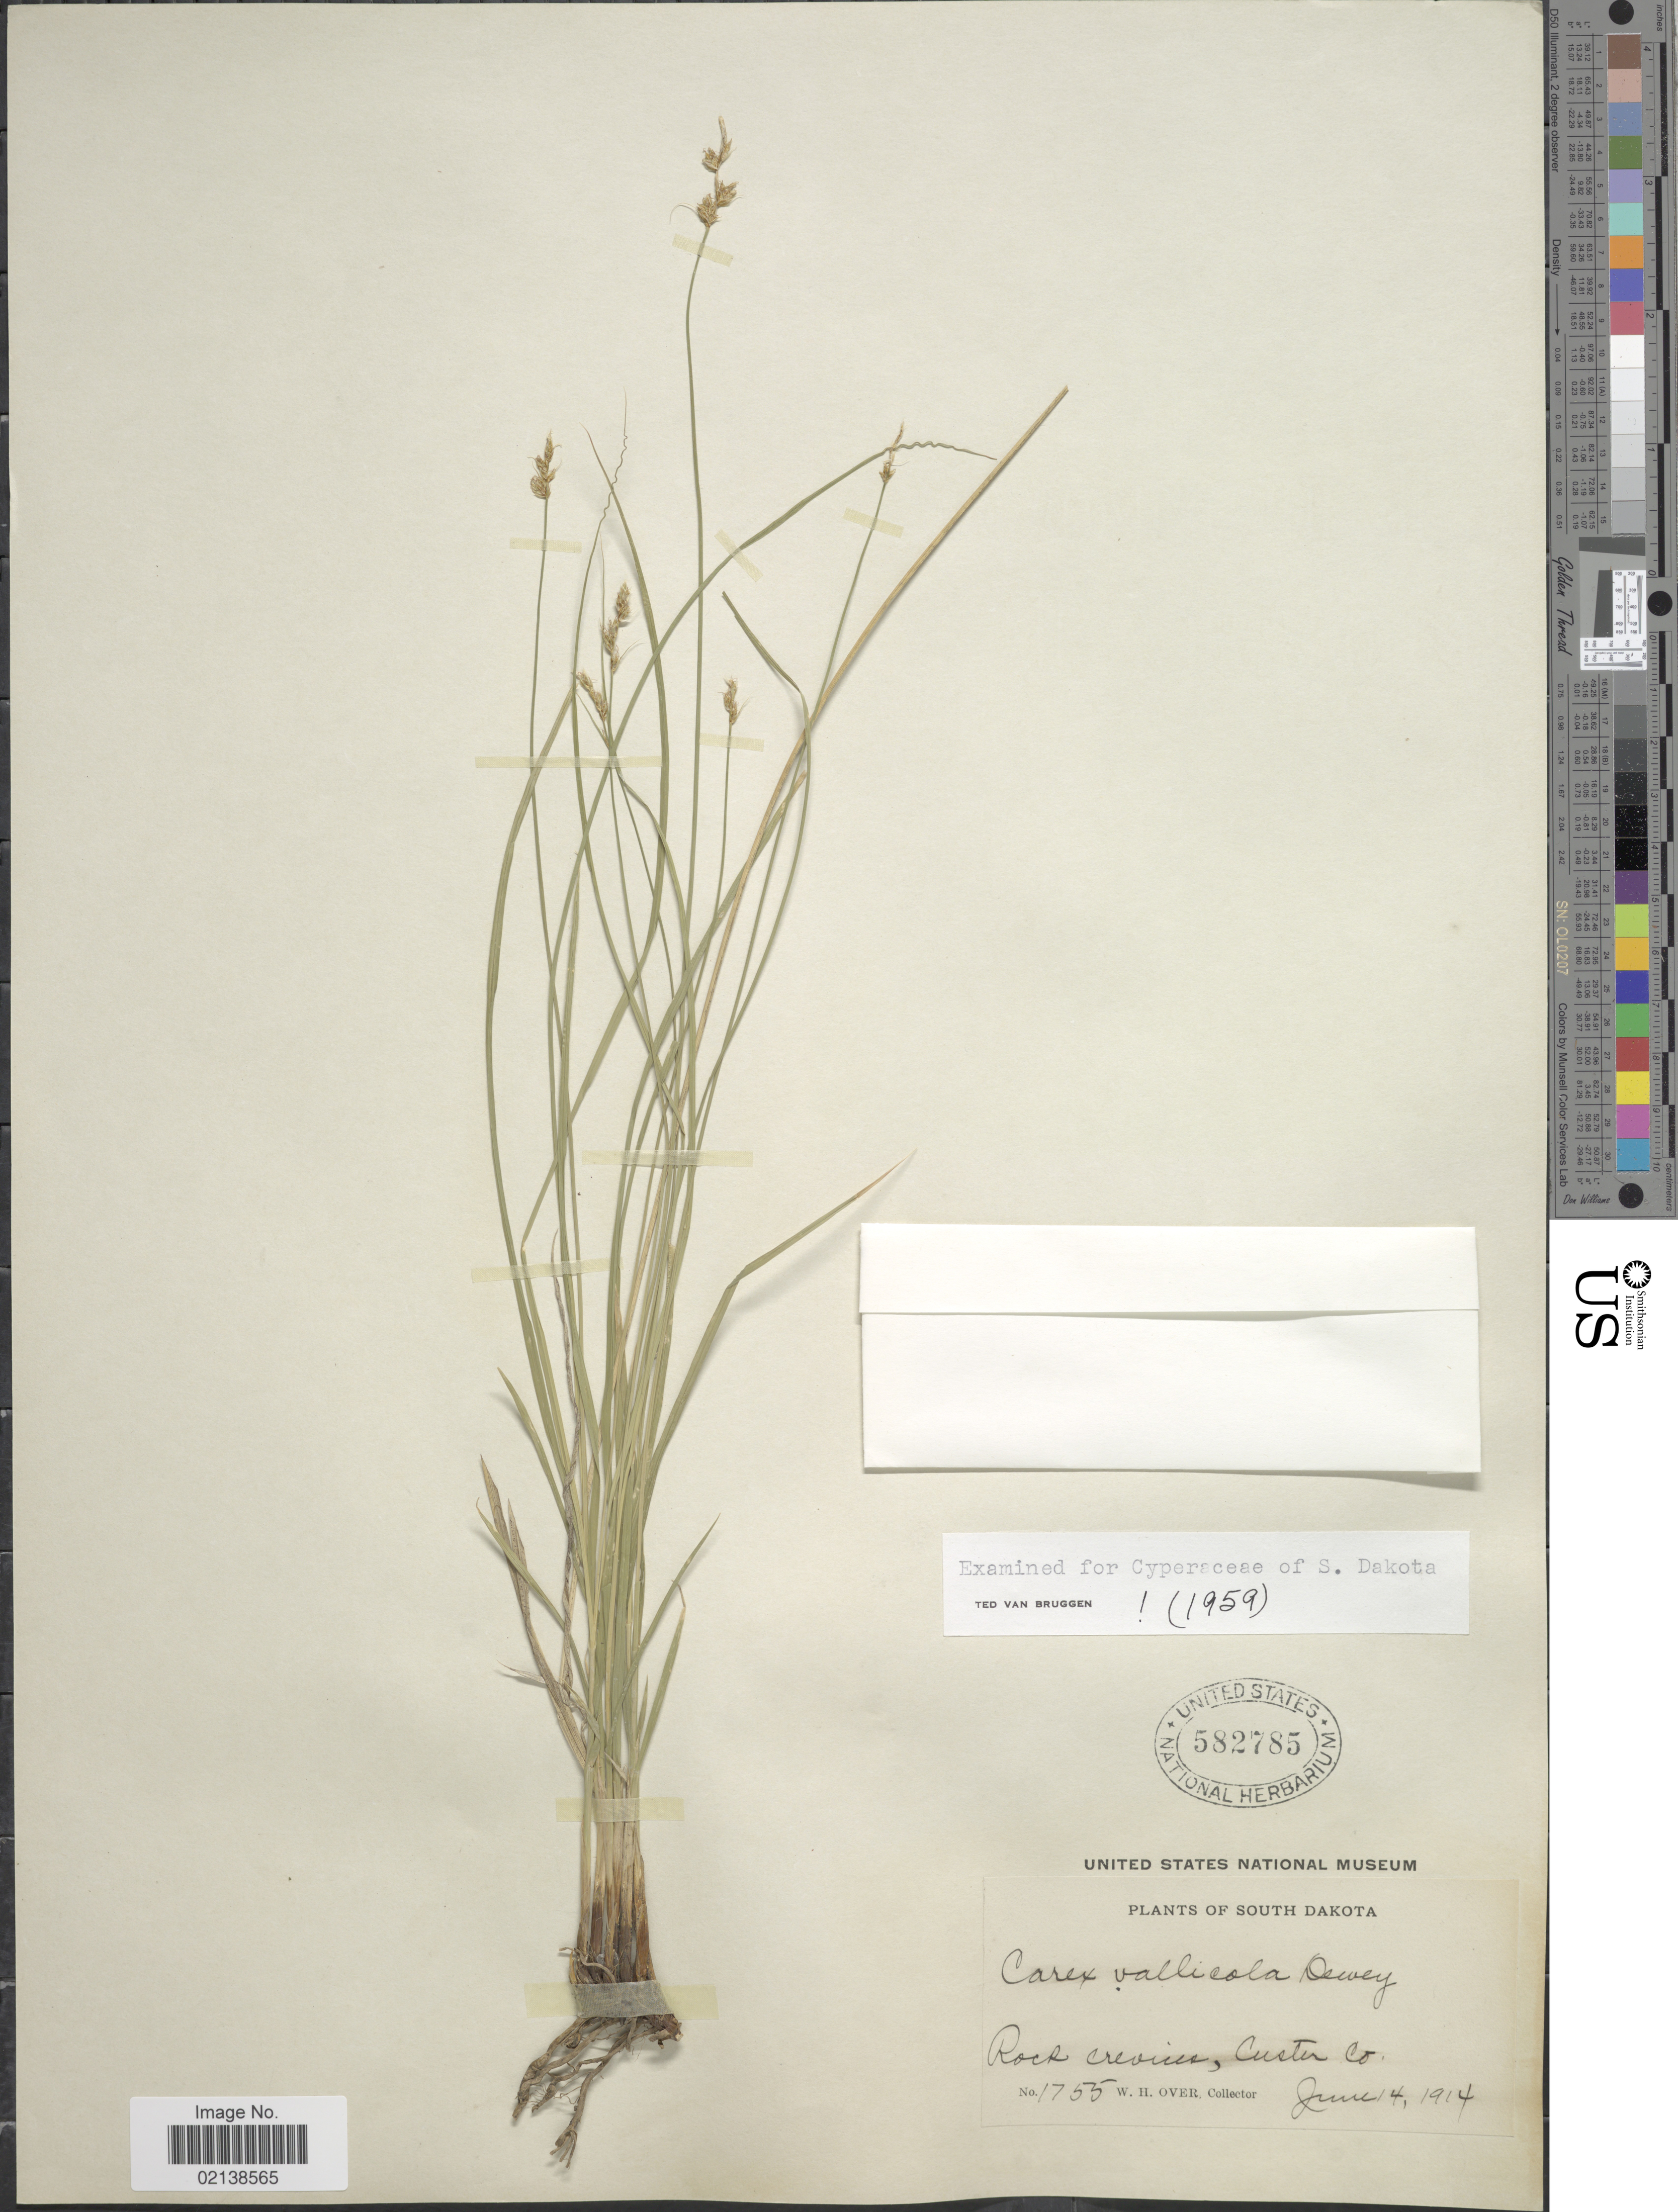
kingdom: Plantae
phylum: Tracheophyta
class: Liliopsida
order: Poales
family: Cyperaceae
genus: Carex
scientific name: Carex vallicola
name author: Dewey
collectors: W. Over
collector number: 1755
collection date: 1914-06-14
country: United States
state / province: South Dakota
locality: Rock crevices, Custer Co.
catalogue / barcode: US 582785